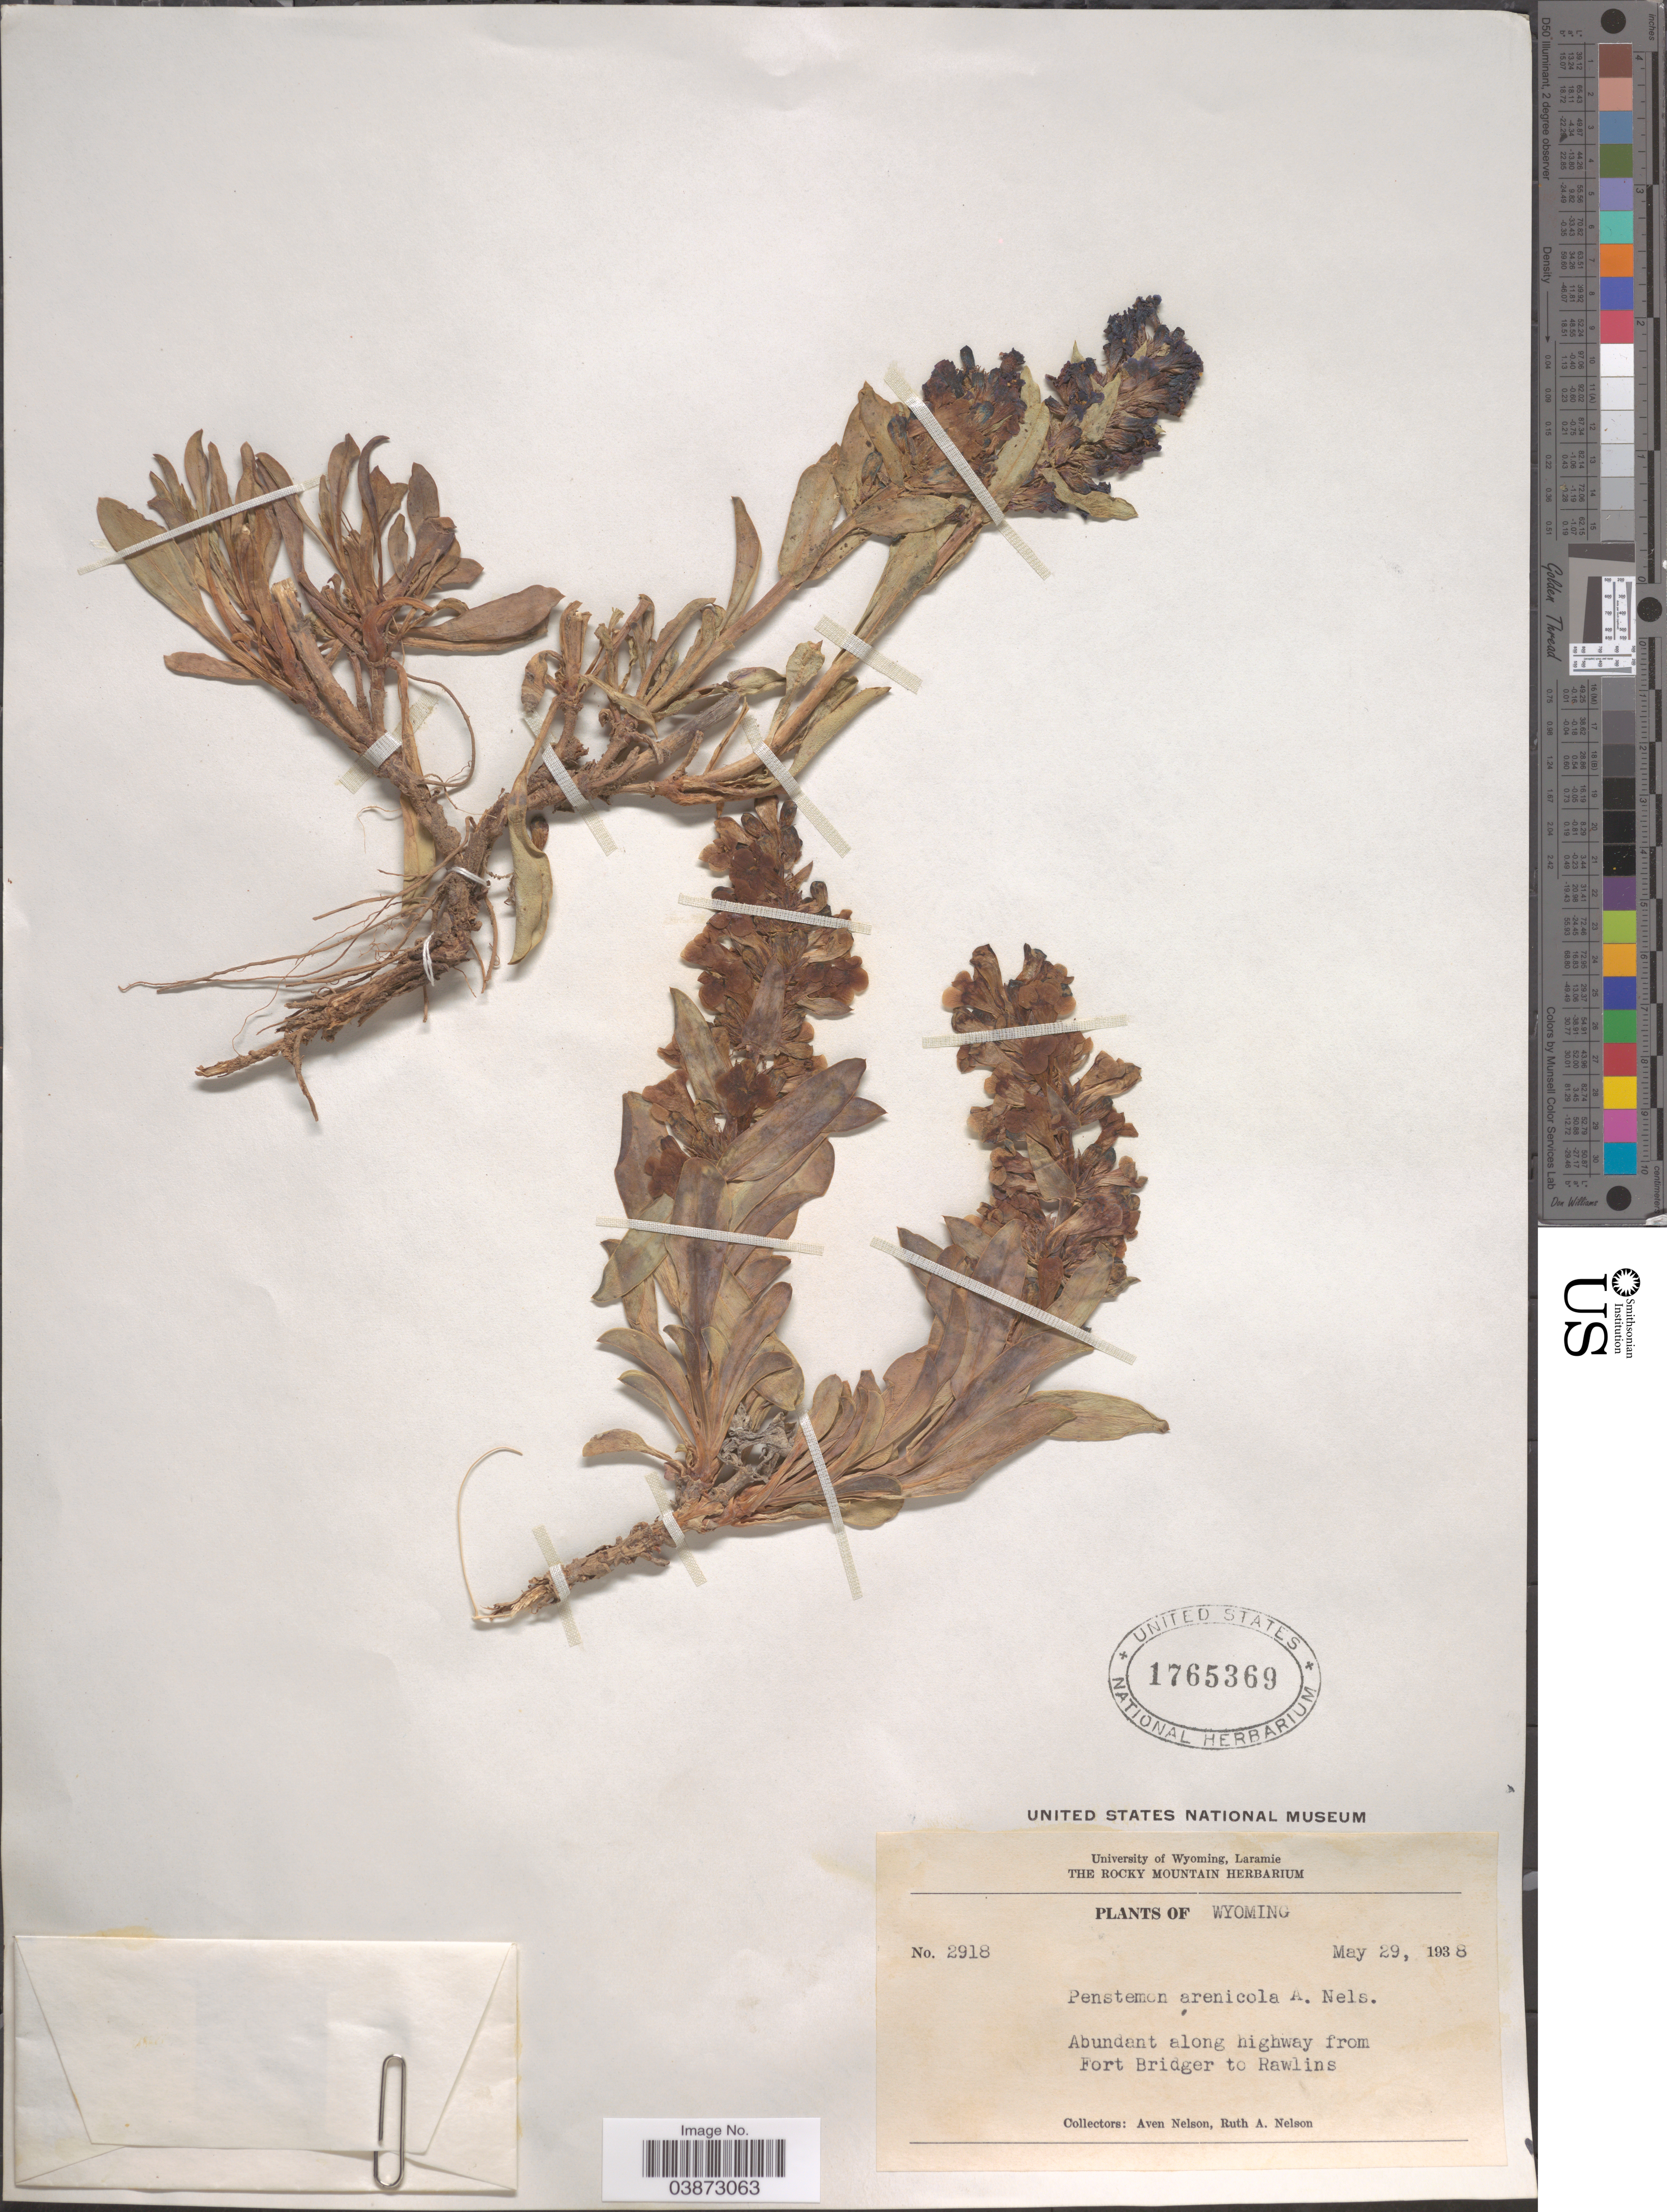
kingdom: Plantae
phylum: Tracheophyta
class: Magnoliopsida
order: Lamiales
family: Plantaginaceae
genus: Penstemon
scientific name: Penstemon arenicola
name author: A. Nelson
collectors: A. Nelson & R. A. Nelson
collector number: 2918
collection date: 1938-05-29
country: United States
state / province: Wyoming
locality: Abundant along highway from Fort Bridger to Rawlins.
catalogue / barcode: US 1765369